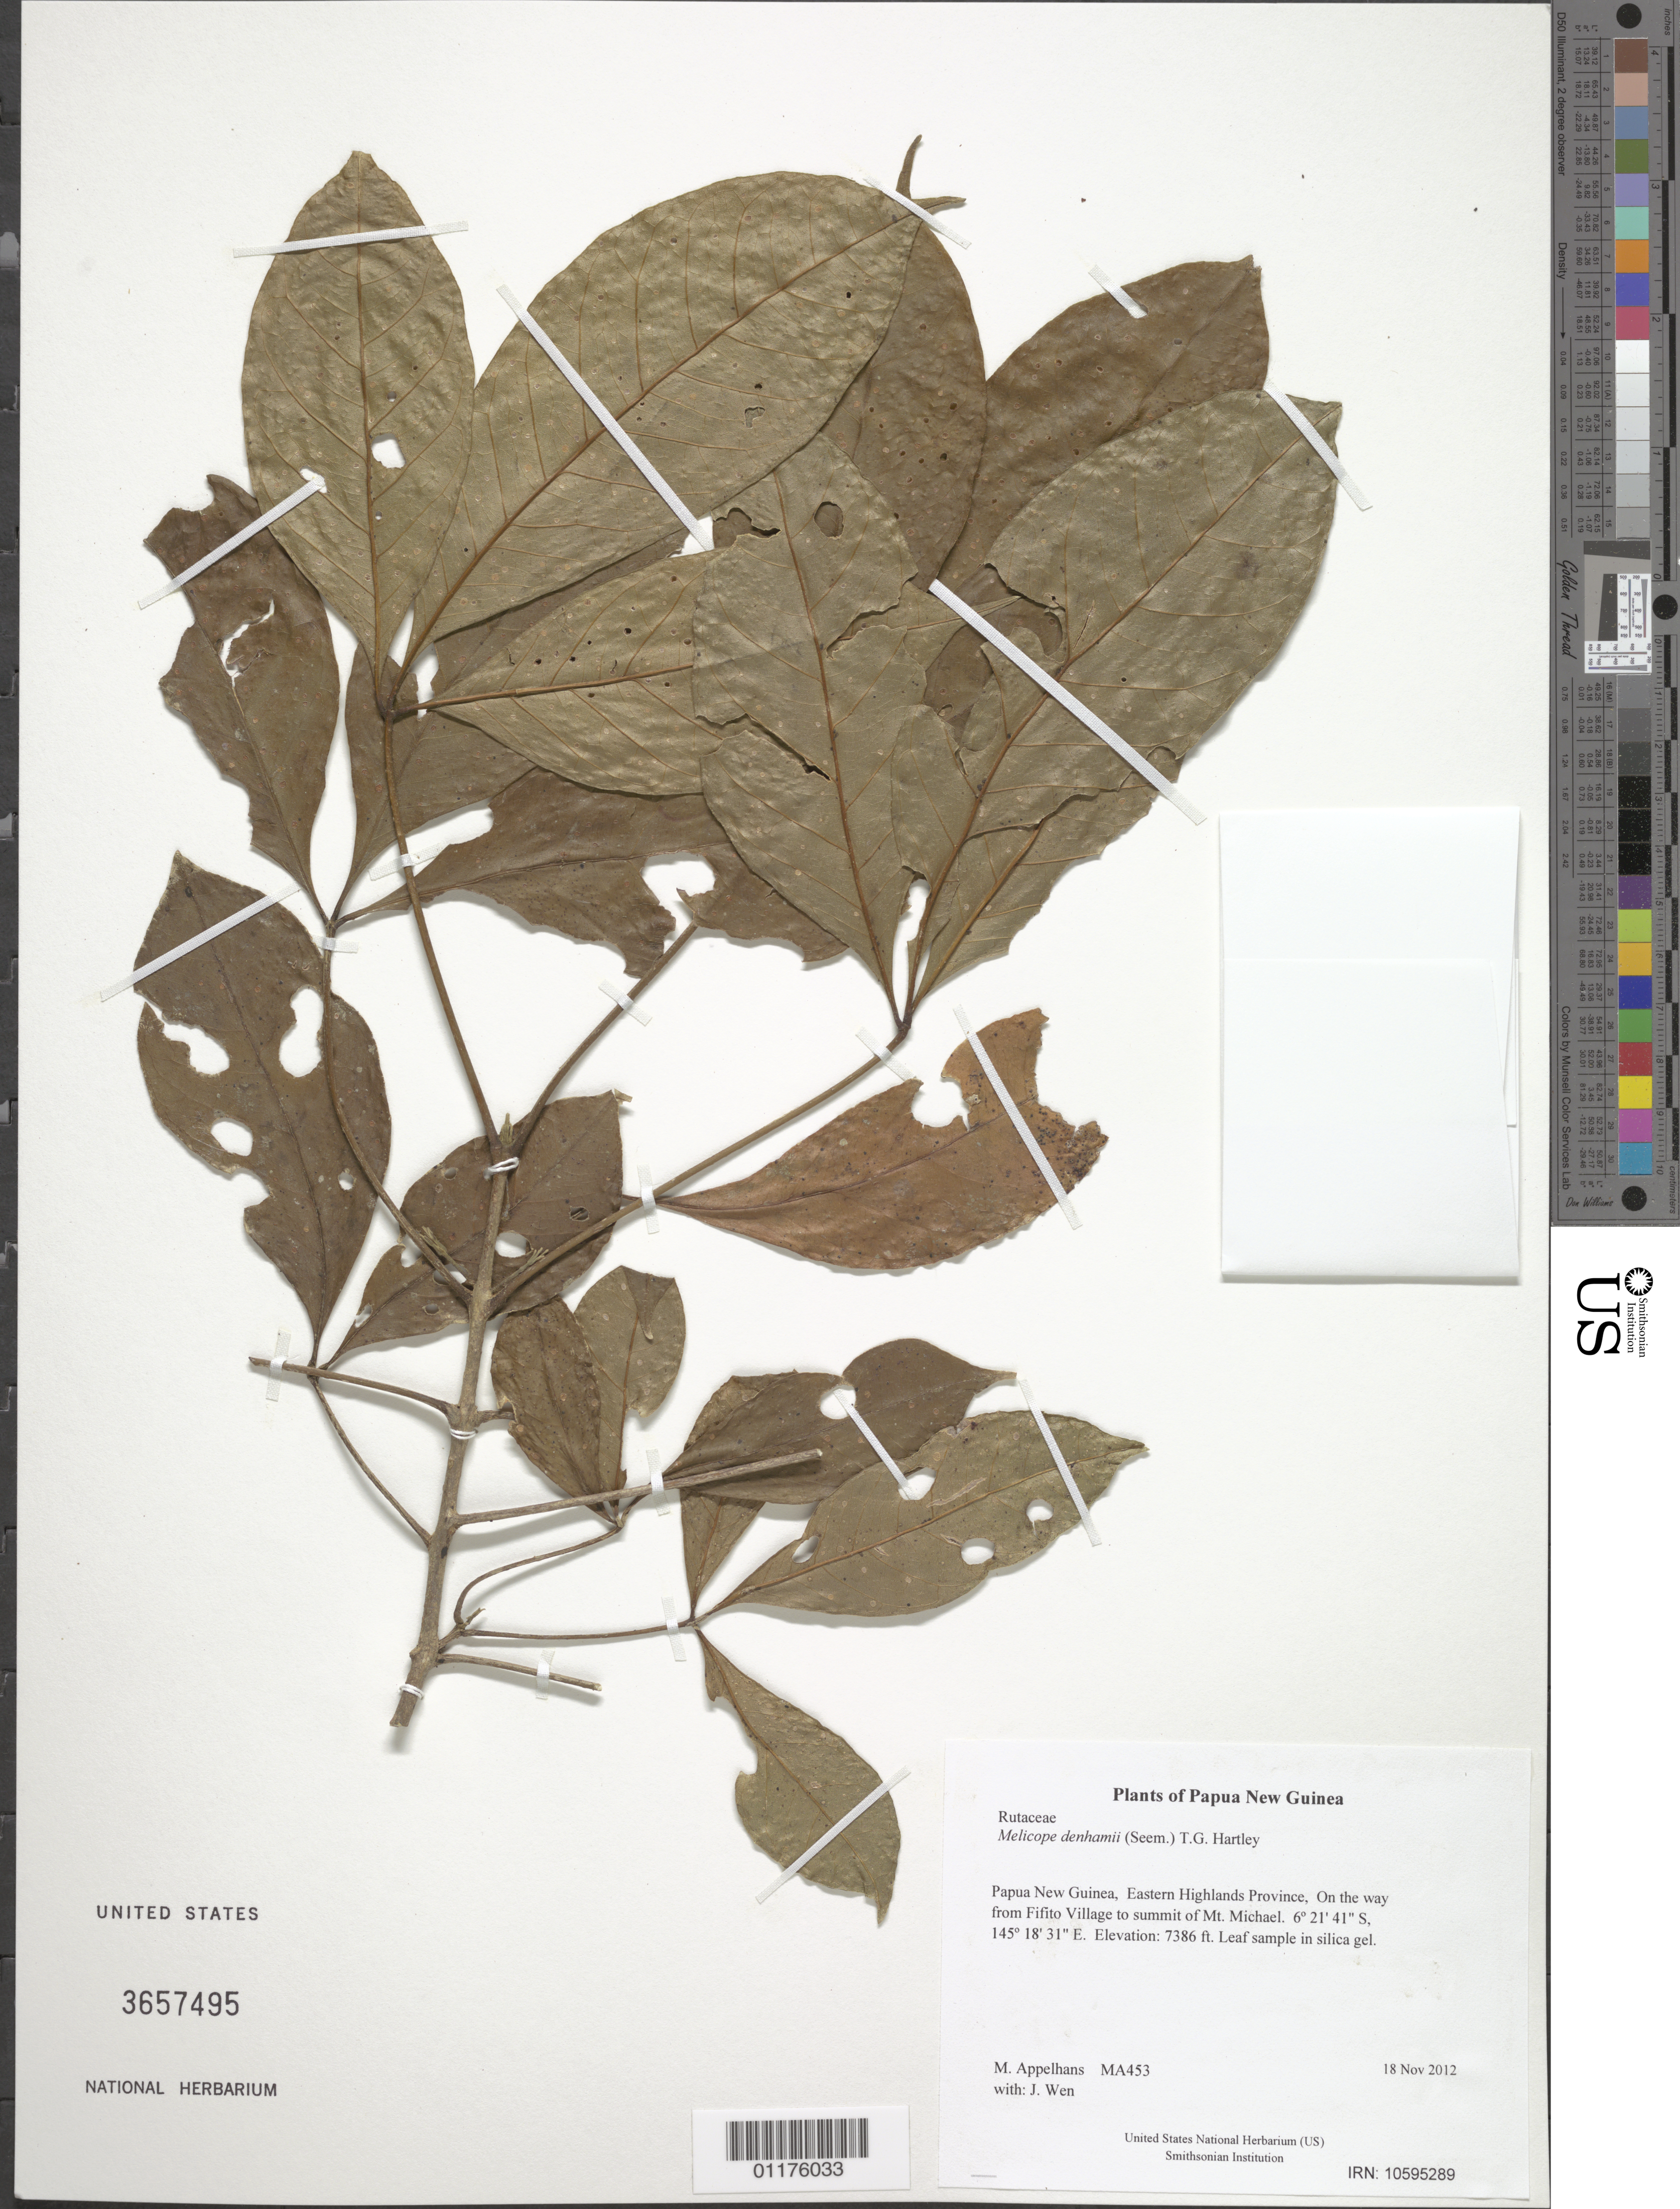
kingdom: Plantae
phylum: Tracheophyta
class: Magnoliopsida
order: Sapindales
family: Rutaceae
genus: Melicope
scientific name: Melicope denhamii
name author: (Seem.) T.G. Hartley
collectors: J. Wen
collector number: MA453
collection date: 2012-11-18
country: Papua New Guinea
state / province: Eastern Highlands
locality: On the way from Fifito Village to summit of Mt. Michael.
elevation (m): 2251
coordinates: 06 21.687 S, 145 18.510 E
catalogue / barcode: US 3657495